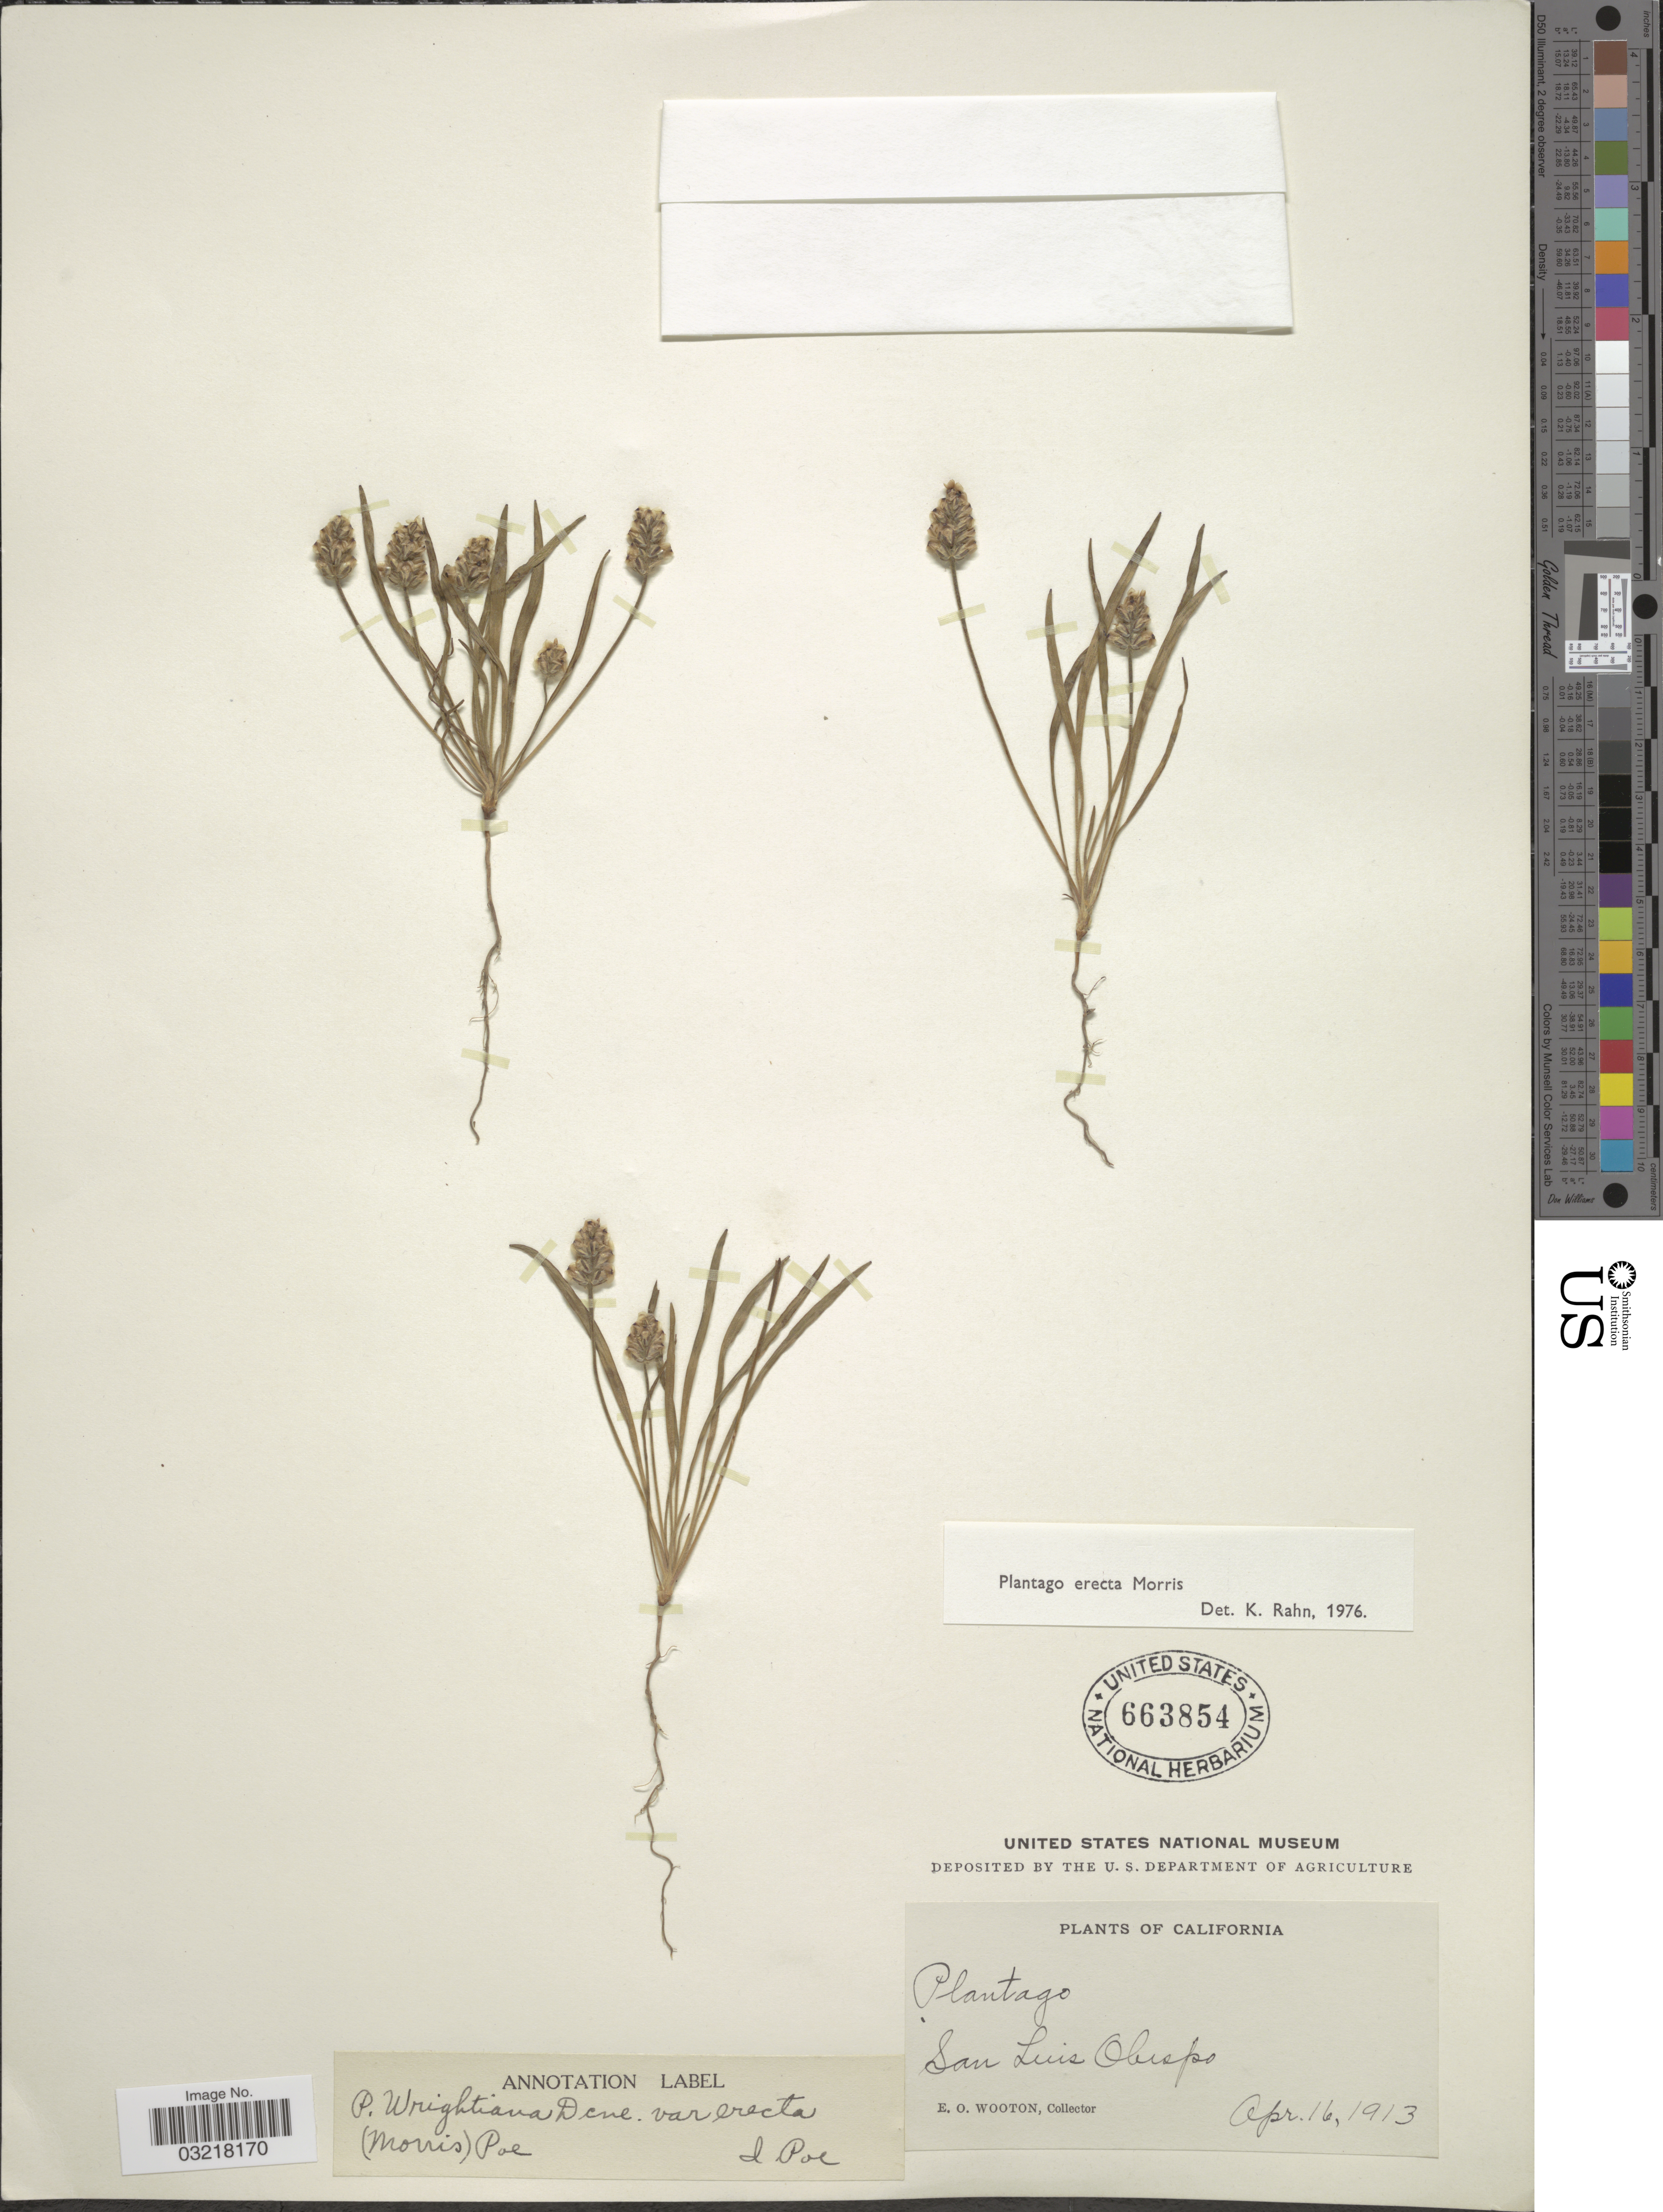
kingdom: Plantae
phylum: Tracheophyta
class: Magnoliopsida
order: Lamiales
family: Plantaginaceae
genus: Plantago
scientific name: Plantago erecta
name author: Morris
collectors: E. O. Wooton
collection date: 1913-04-16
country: United States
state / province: California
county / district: San Luis Obispo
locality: San Luis Obispo.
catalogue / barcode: US 663854